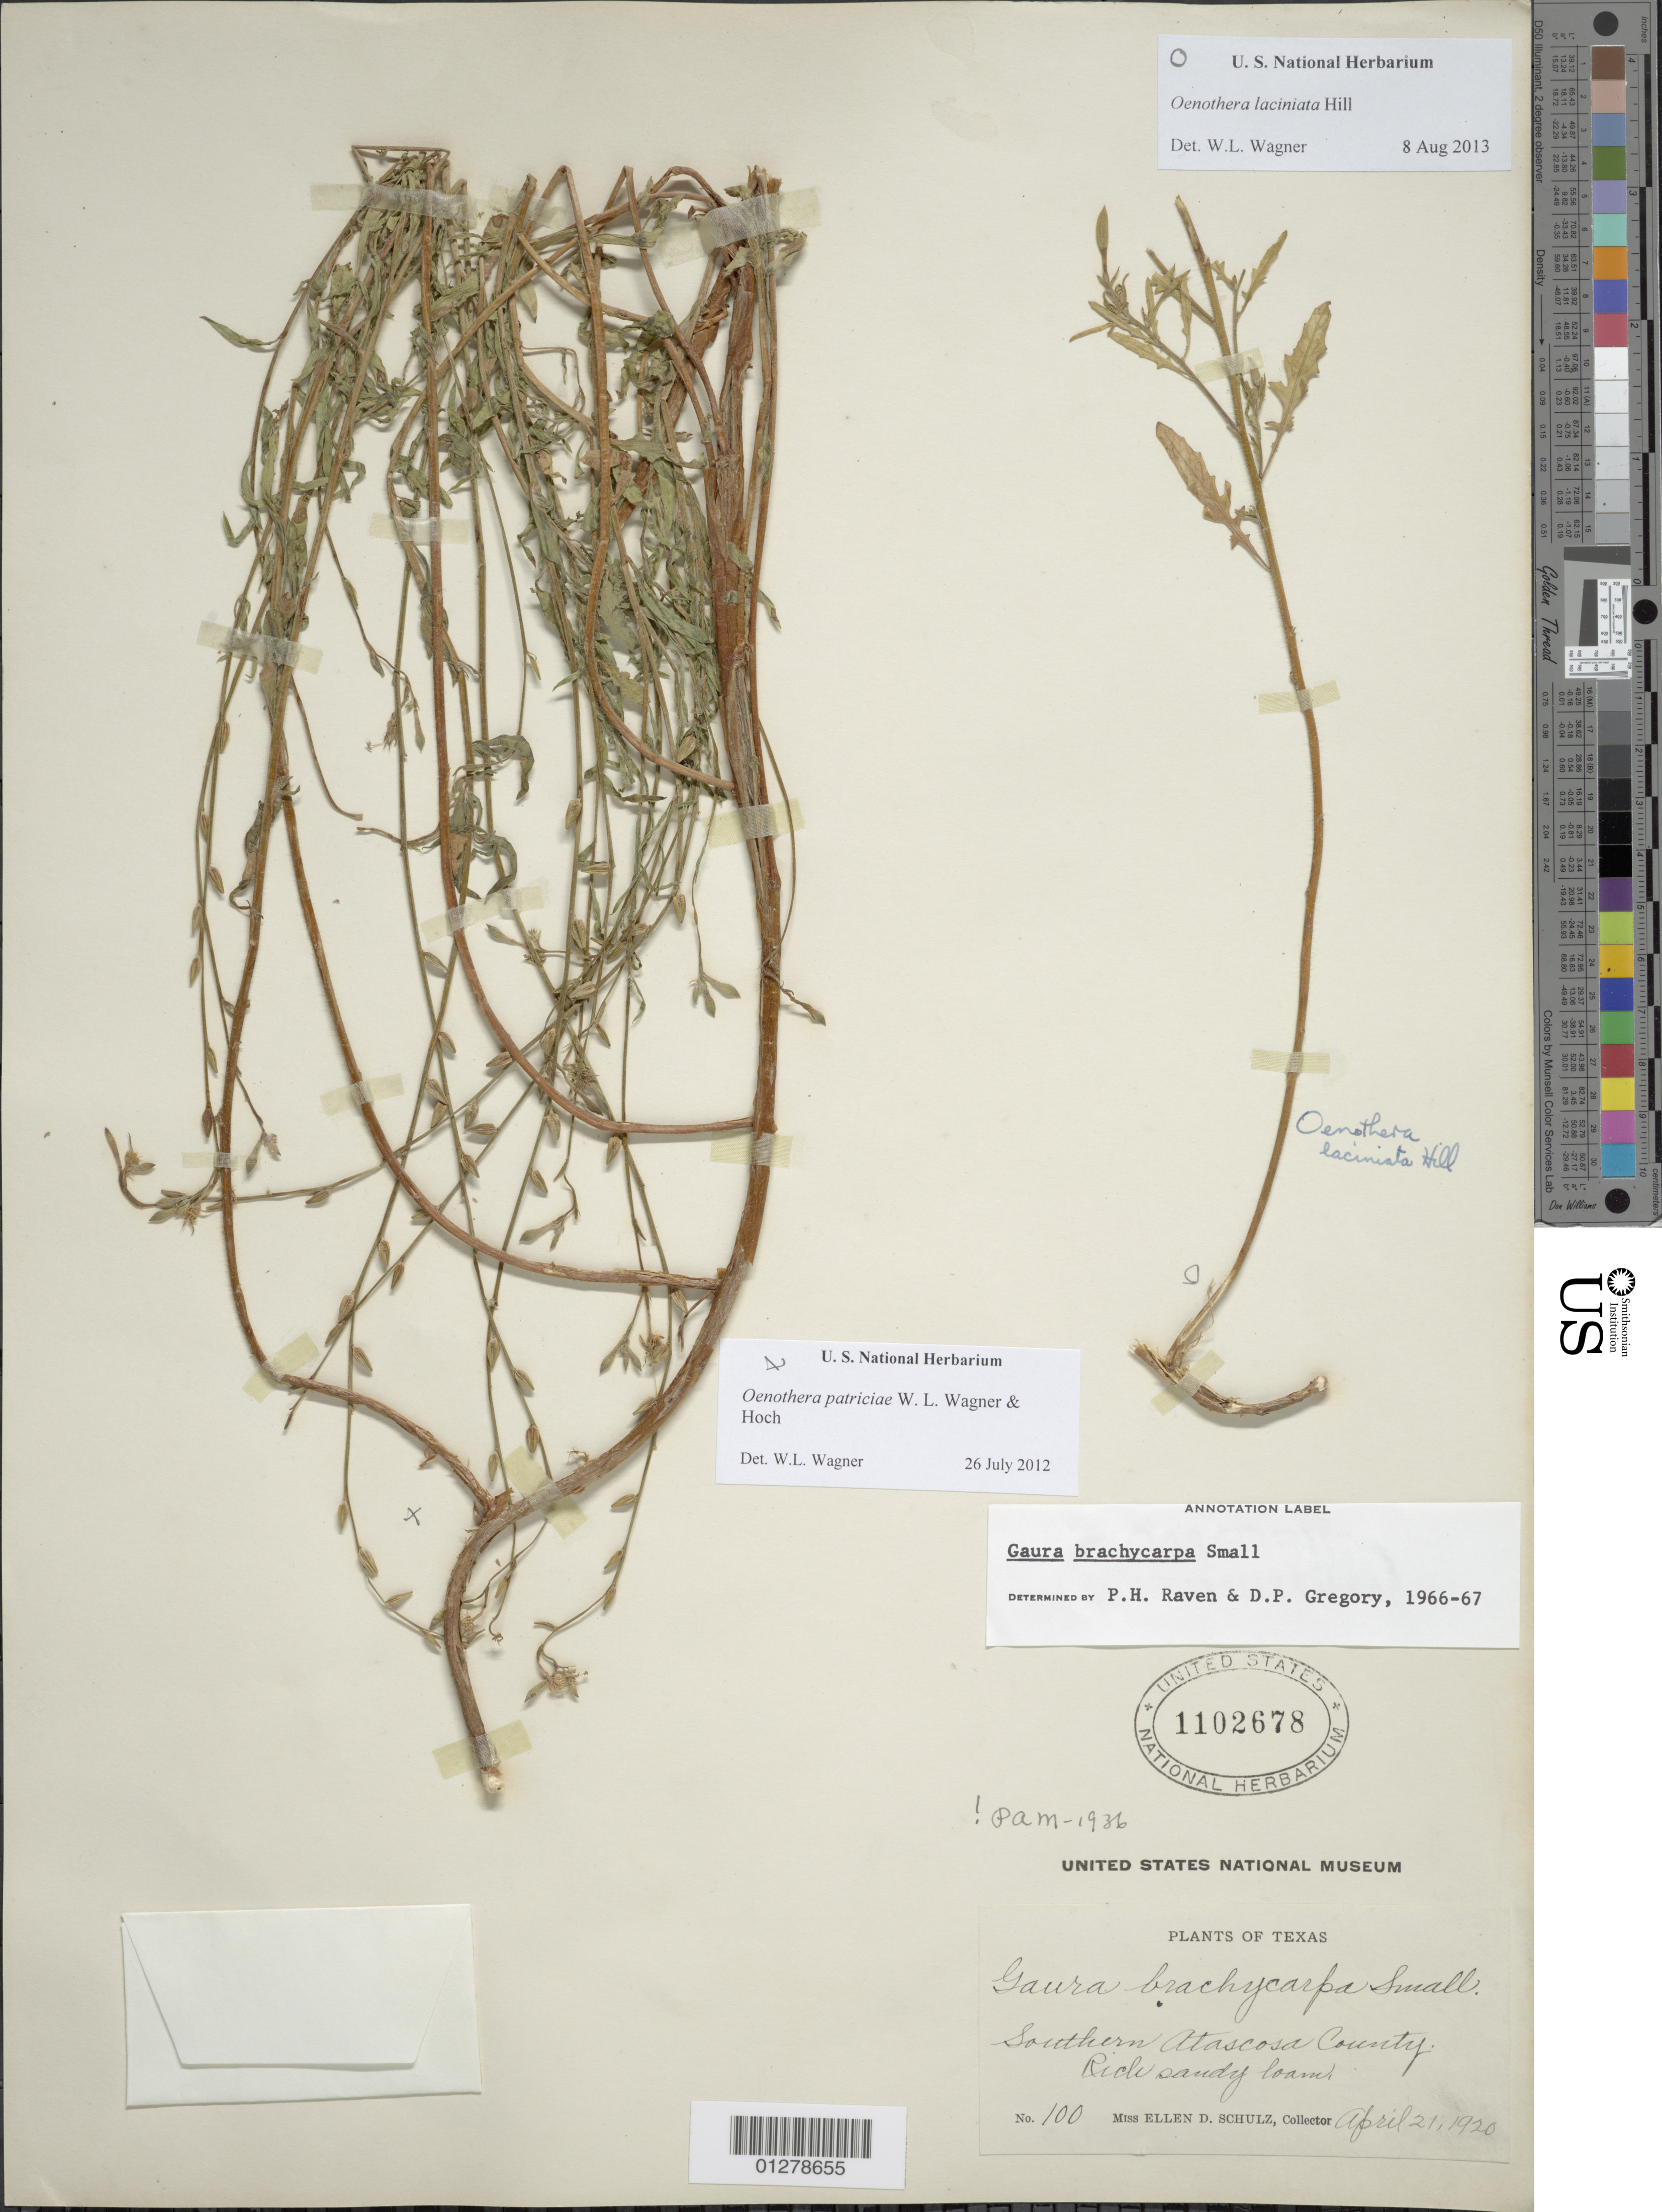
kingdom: Plantae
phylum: Tracheophyta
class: Magnoliopsida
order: Myrtales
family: Onagraceae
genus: Oenothera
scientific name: Oenothera patriciae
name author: W.L. Wagner & Hoch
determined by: Wagner, W. L., (BOT), Smithsonian Institution - National Museum of Natural History (UNITED STATES)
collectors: E. D. Schulz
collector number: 100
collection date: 1920-04-21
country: United States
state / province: Texas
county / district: Atascosa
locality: Southern Atascosa County.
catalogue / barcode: US 1102678